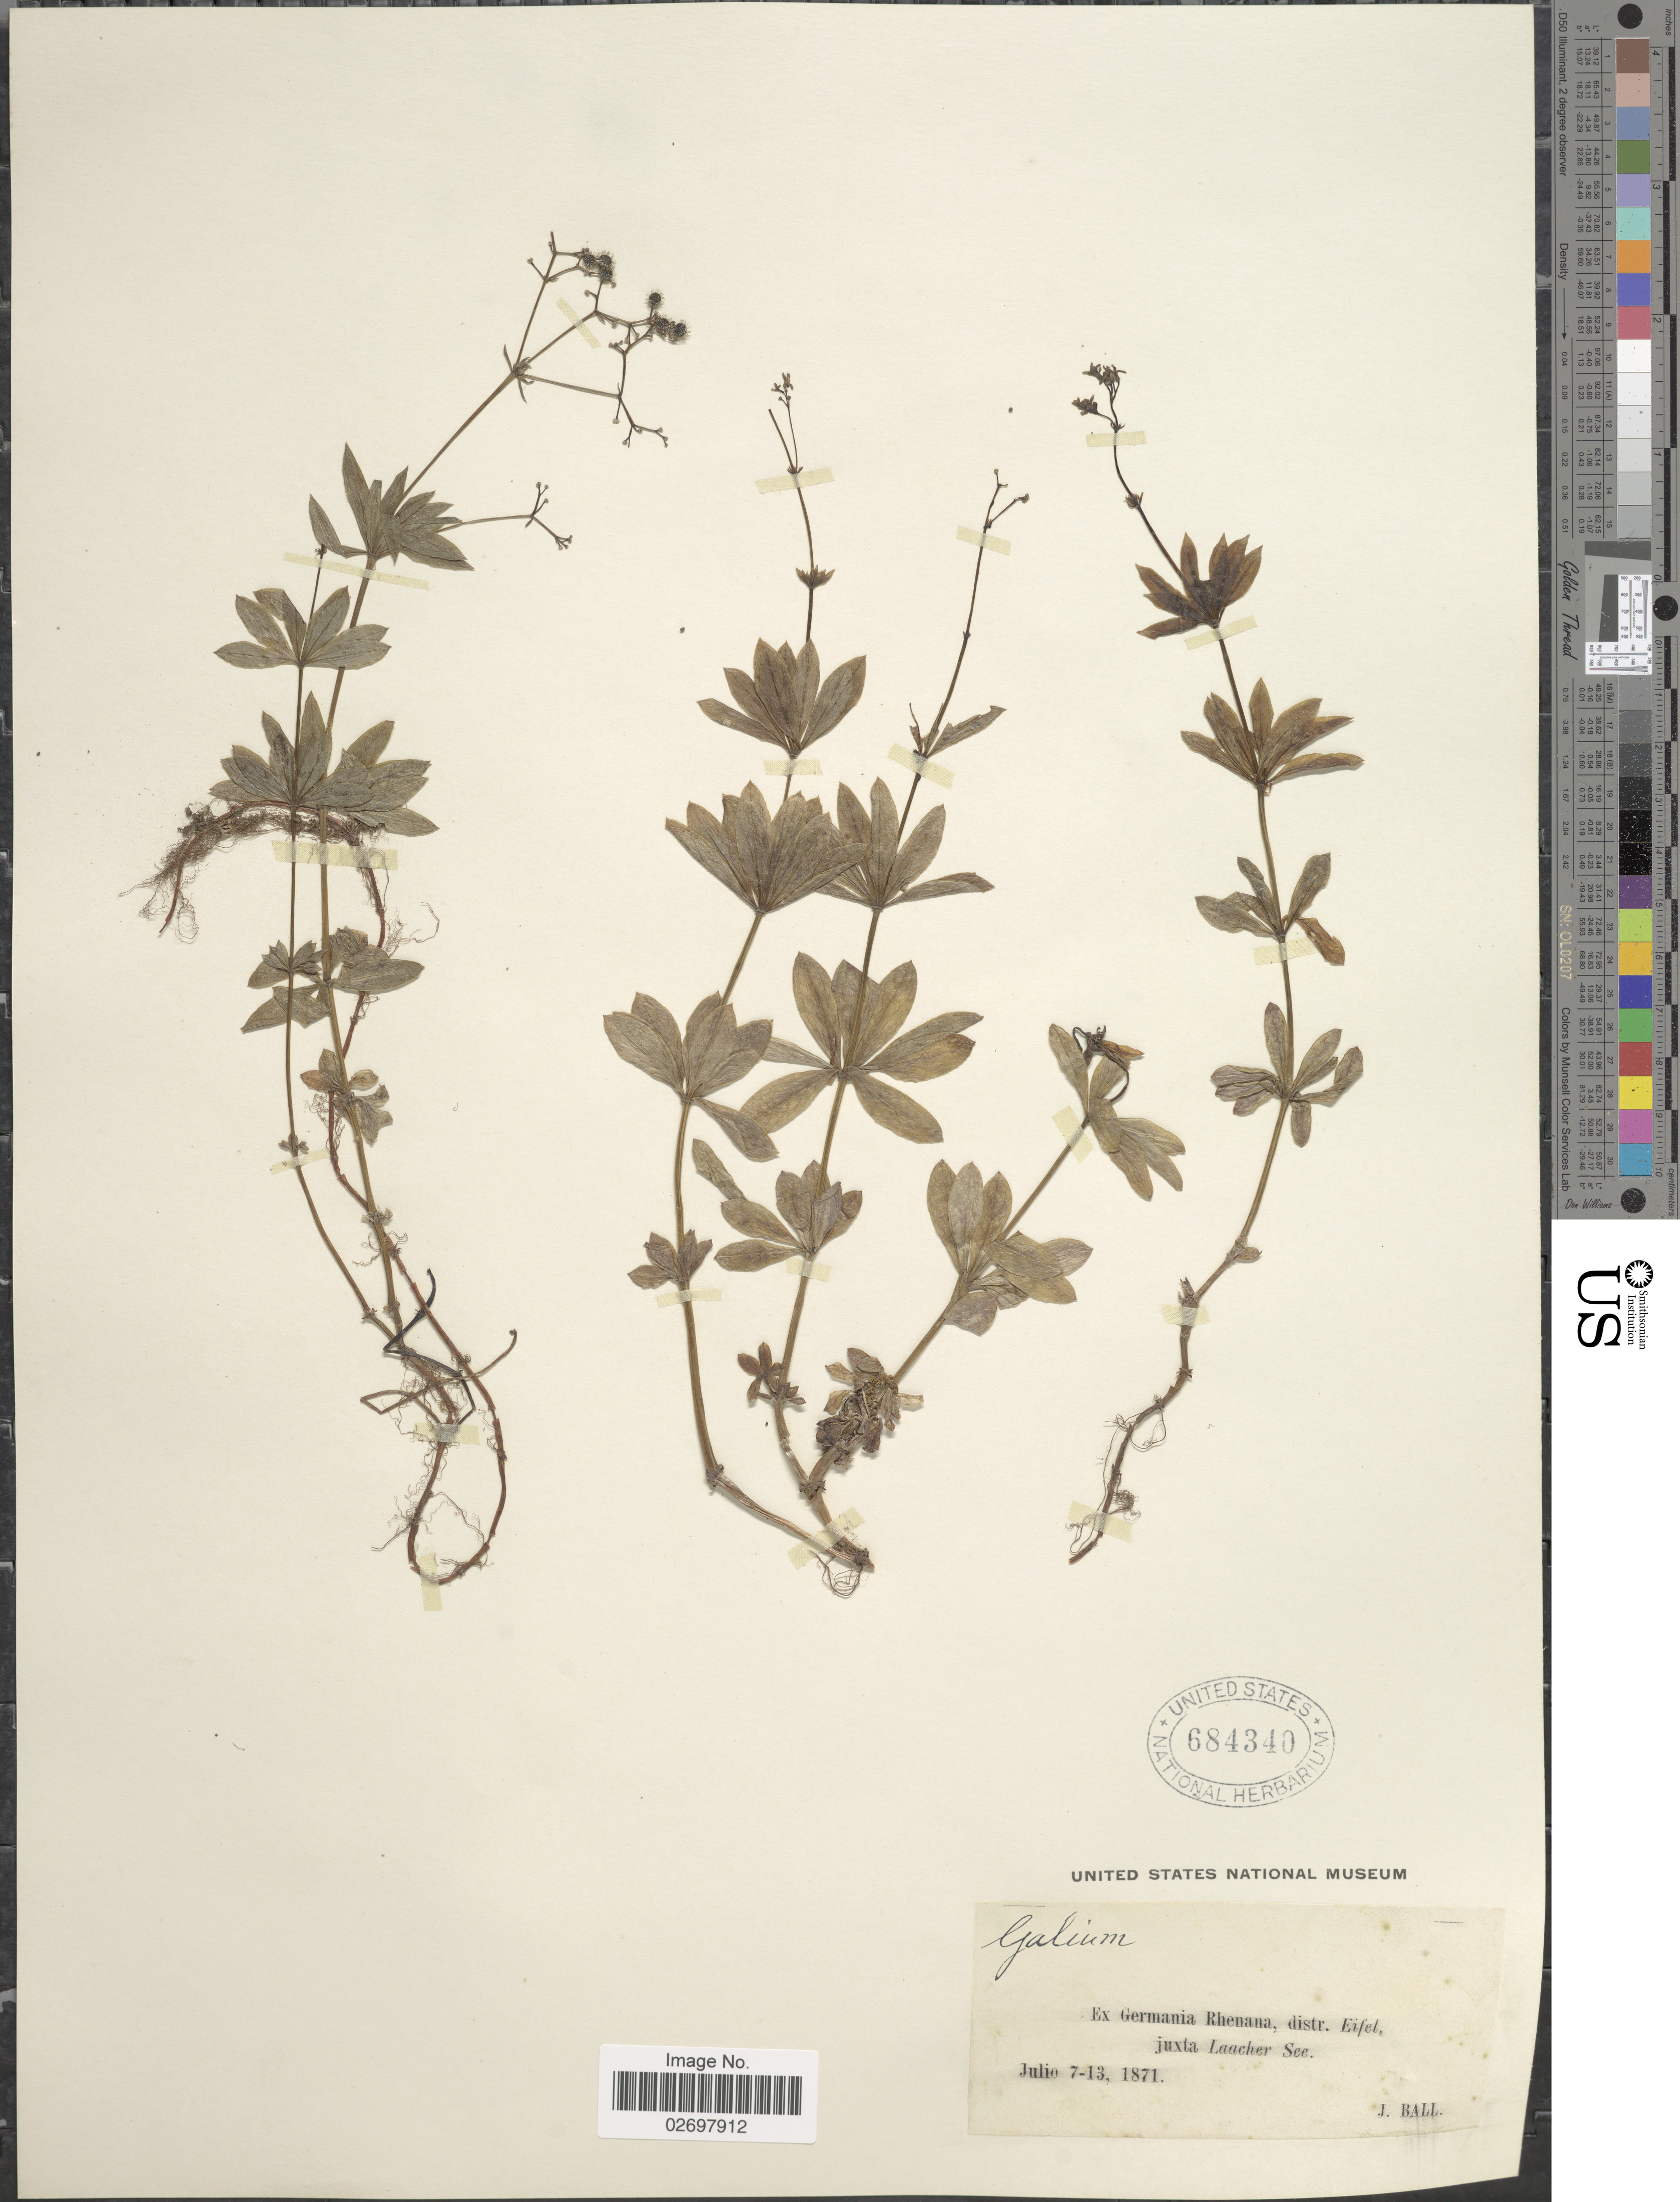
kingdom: Plantae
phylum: Tracheophyta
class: Magnoliopsida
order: Gentianales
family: Rubiaceae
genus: Galium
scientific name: Galium sp.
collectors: J. Ball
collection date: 1871-07-13/1871-07-17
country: Germany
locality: Ex Germania Rhenana, distr. Eifel juxta Laacher See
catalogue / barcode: US 684340